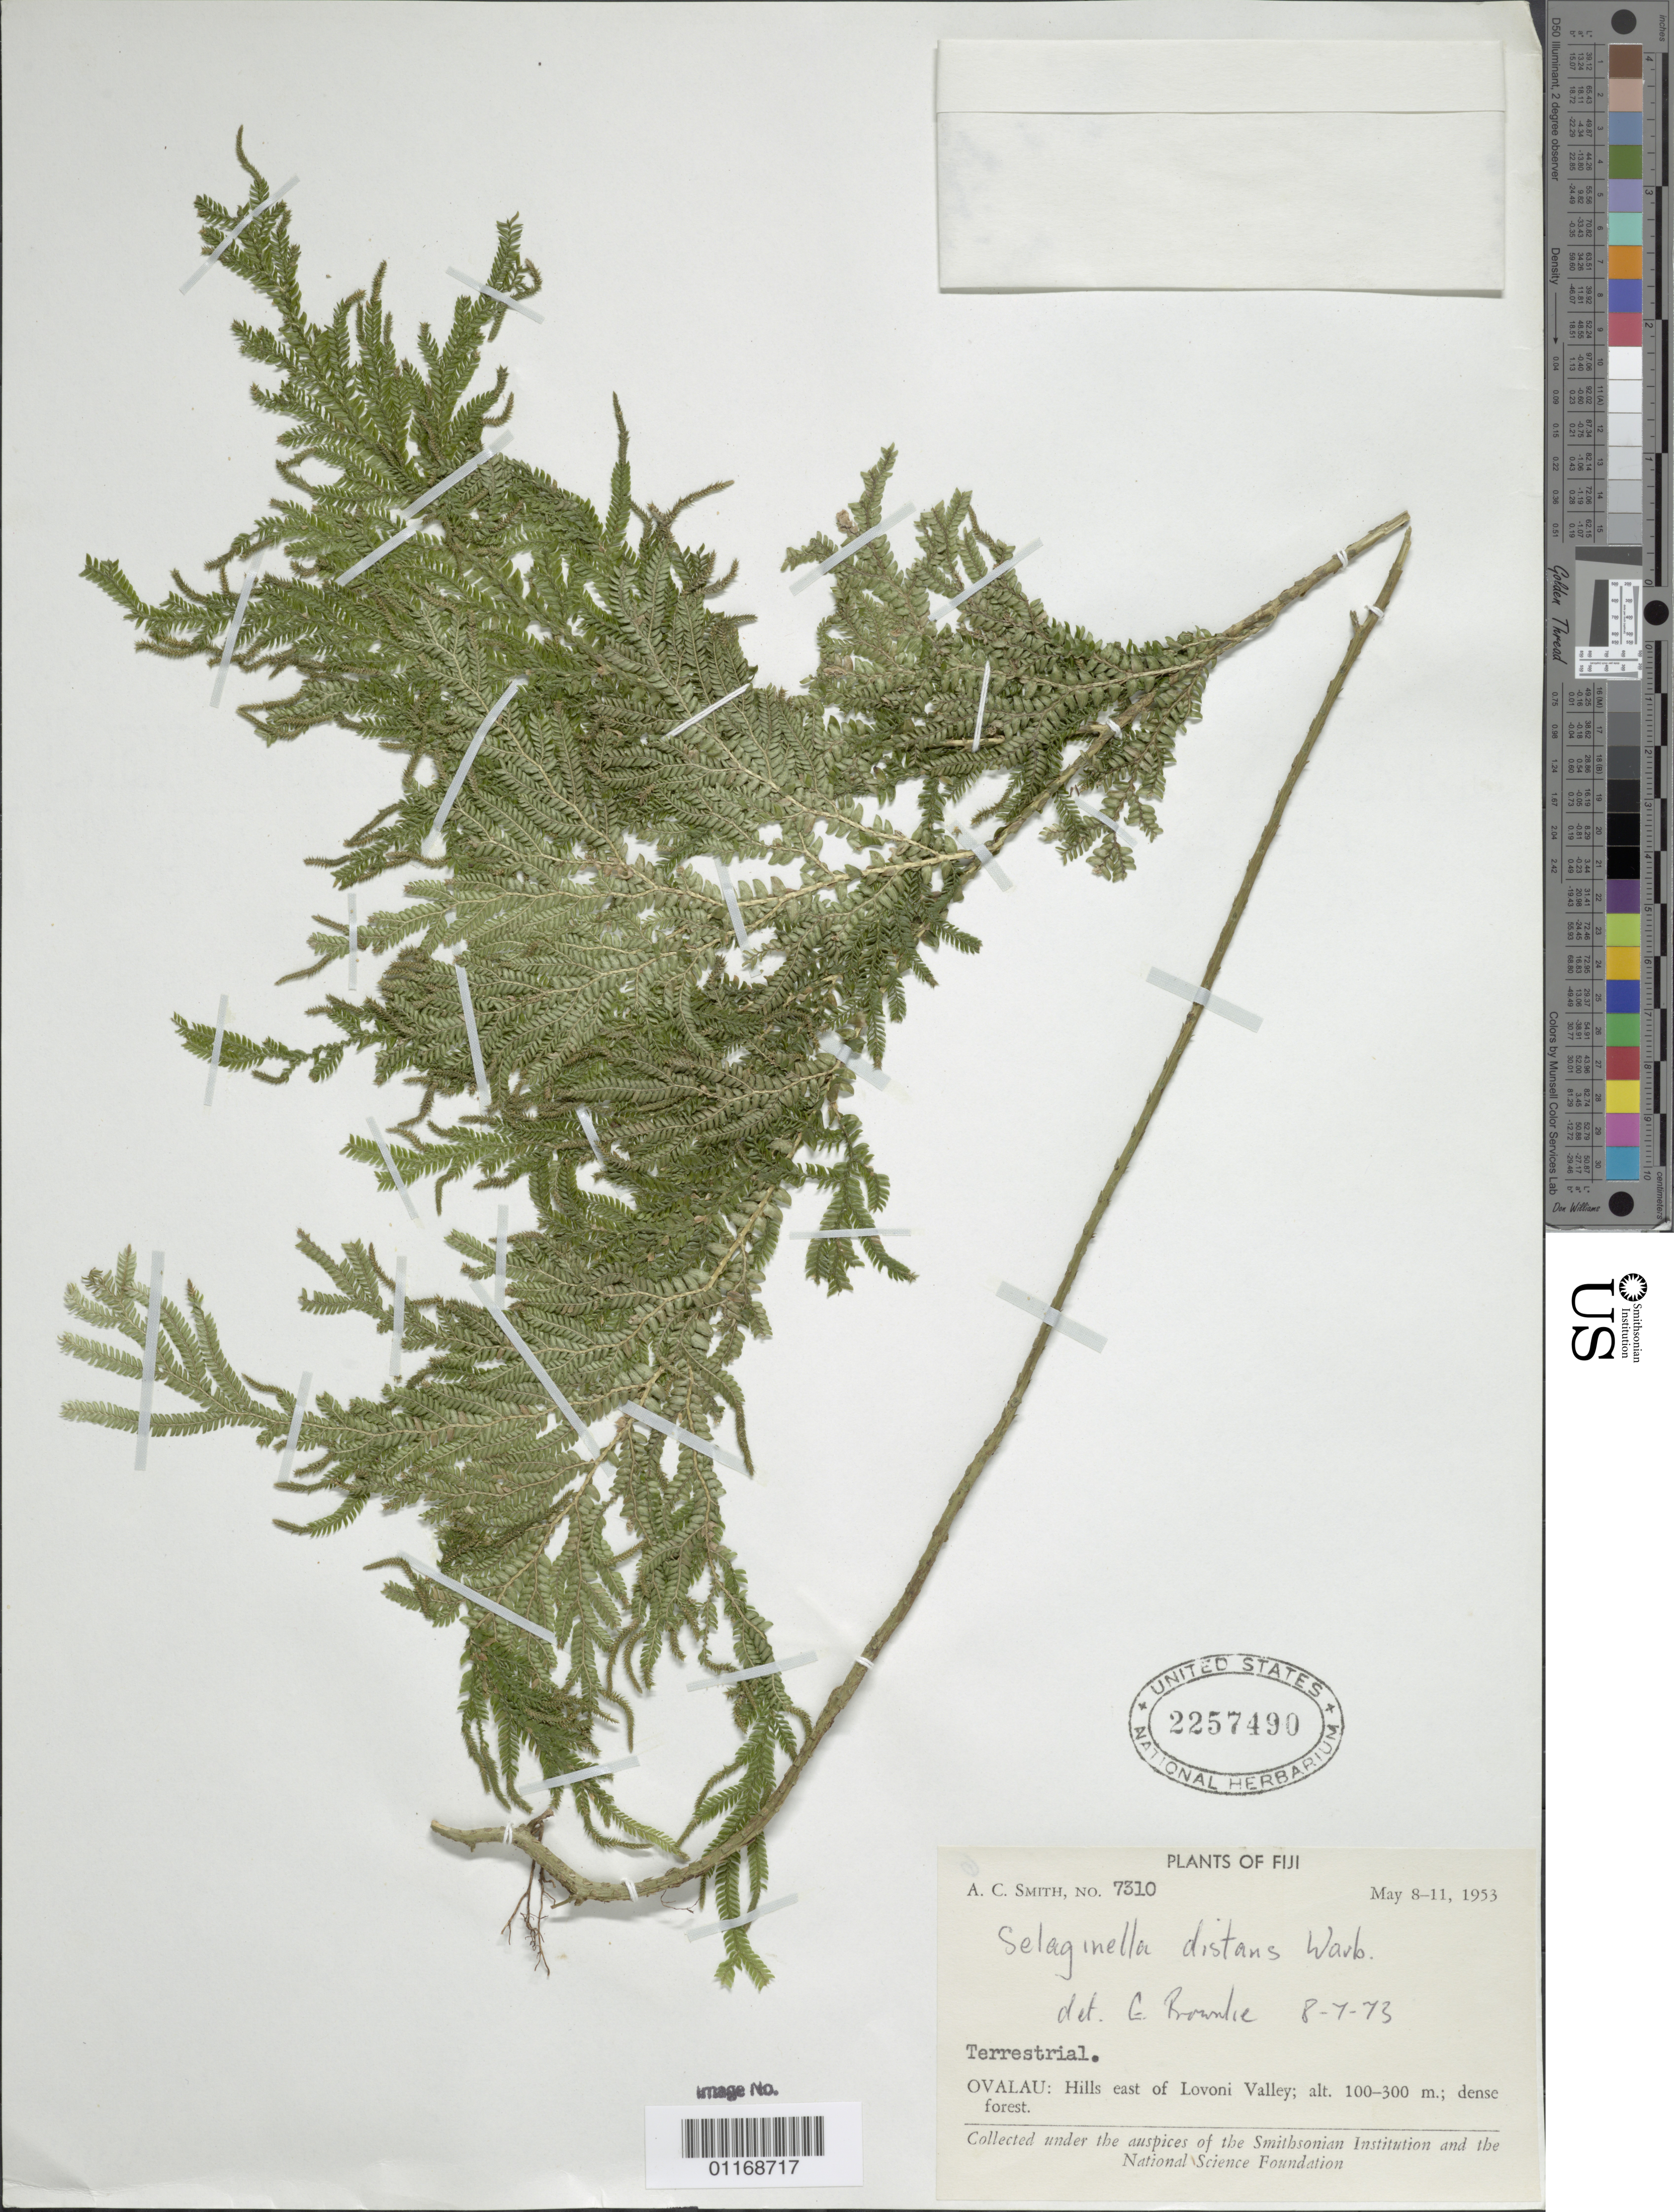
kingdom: Plantae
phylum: Tracheophyta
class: Lycopodiopsida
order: Selaginellales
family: Selaginellaceae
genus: Selaginella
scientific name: Selaginella distans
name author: Warb.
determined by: Brownlie, G.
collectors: A. C. Smith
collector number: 7310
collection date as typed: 08 May 1953 to 11 May 1953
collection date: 1953-05-08/1953-05-11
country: Fiji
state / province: Eastern Division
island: Ovalau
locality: Hills e of lovoni valley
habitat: Dense forest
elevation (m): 100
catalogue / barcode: US 2257490